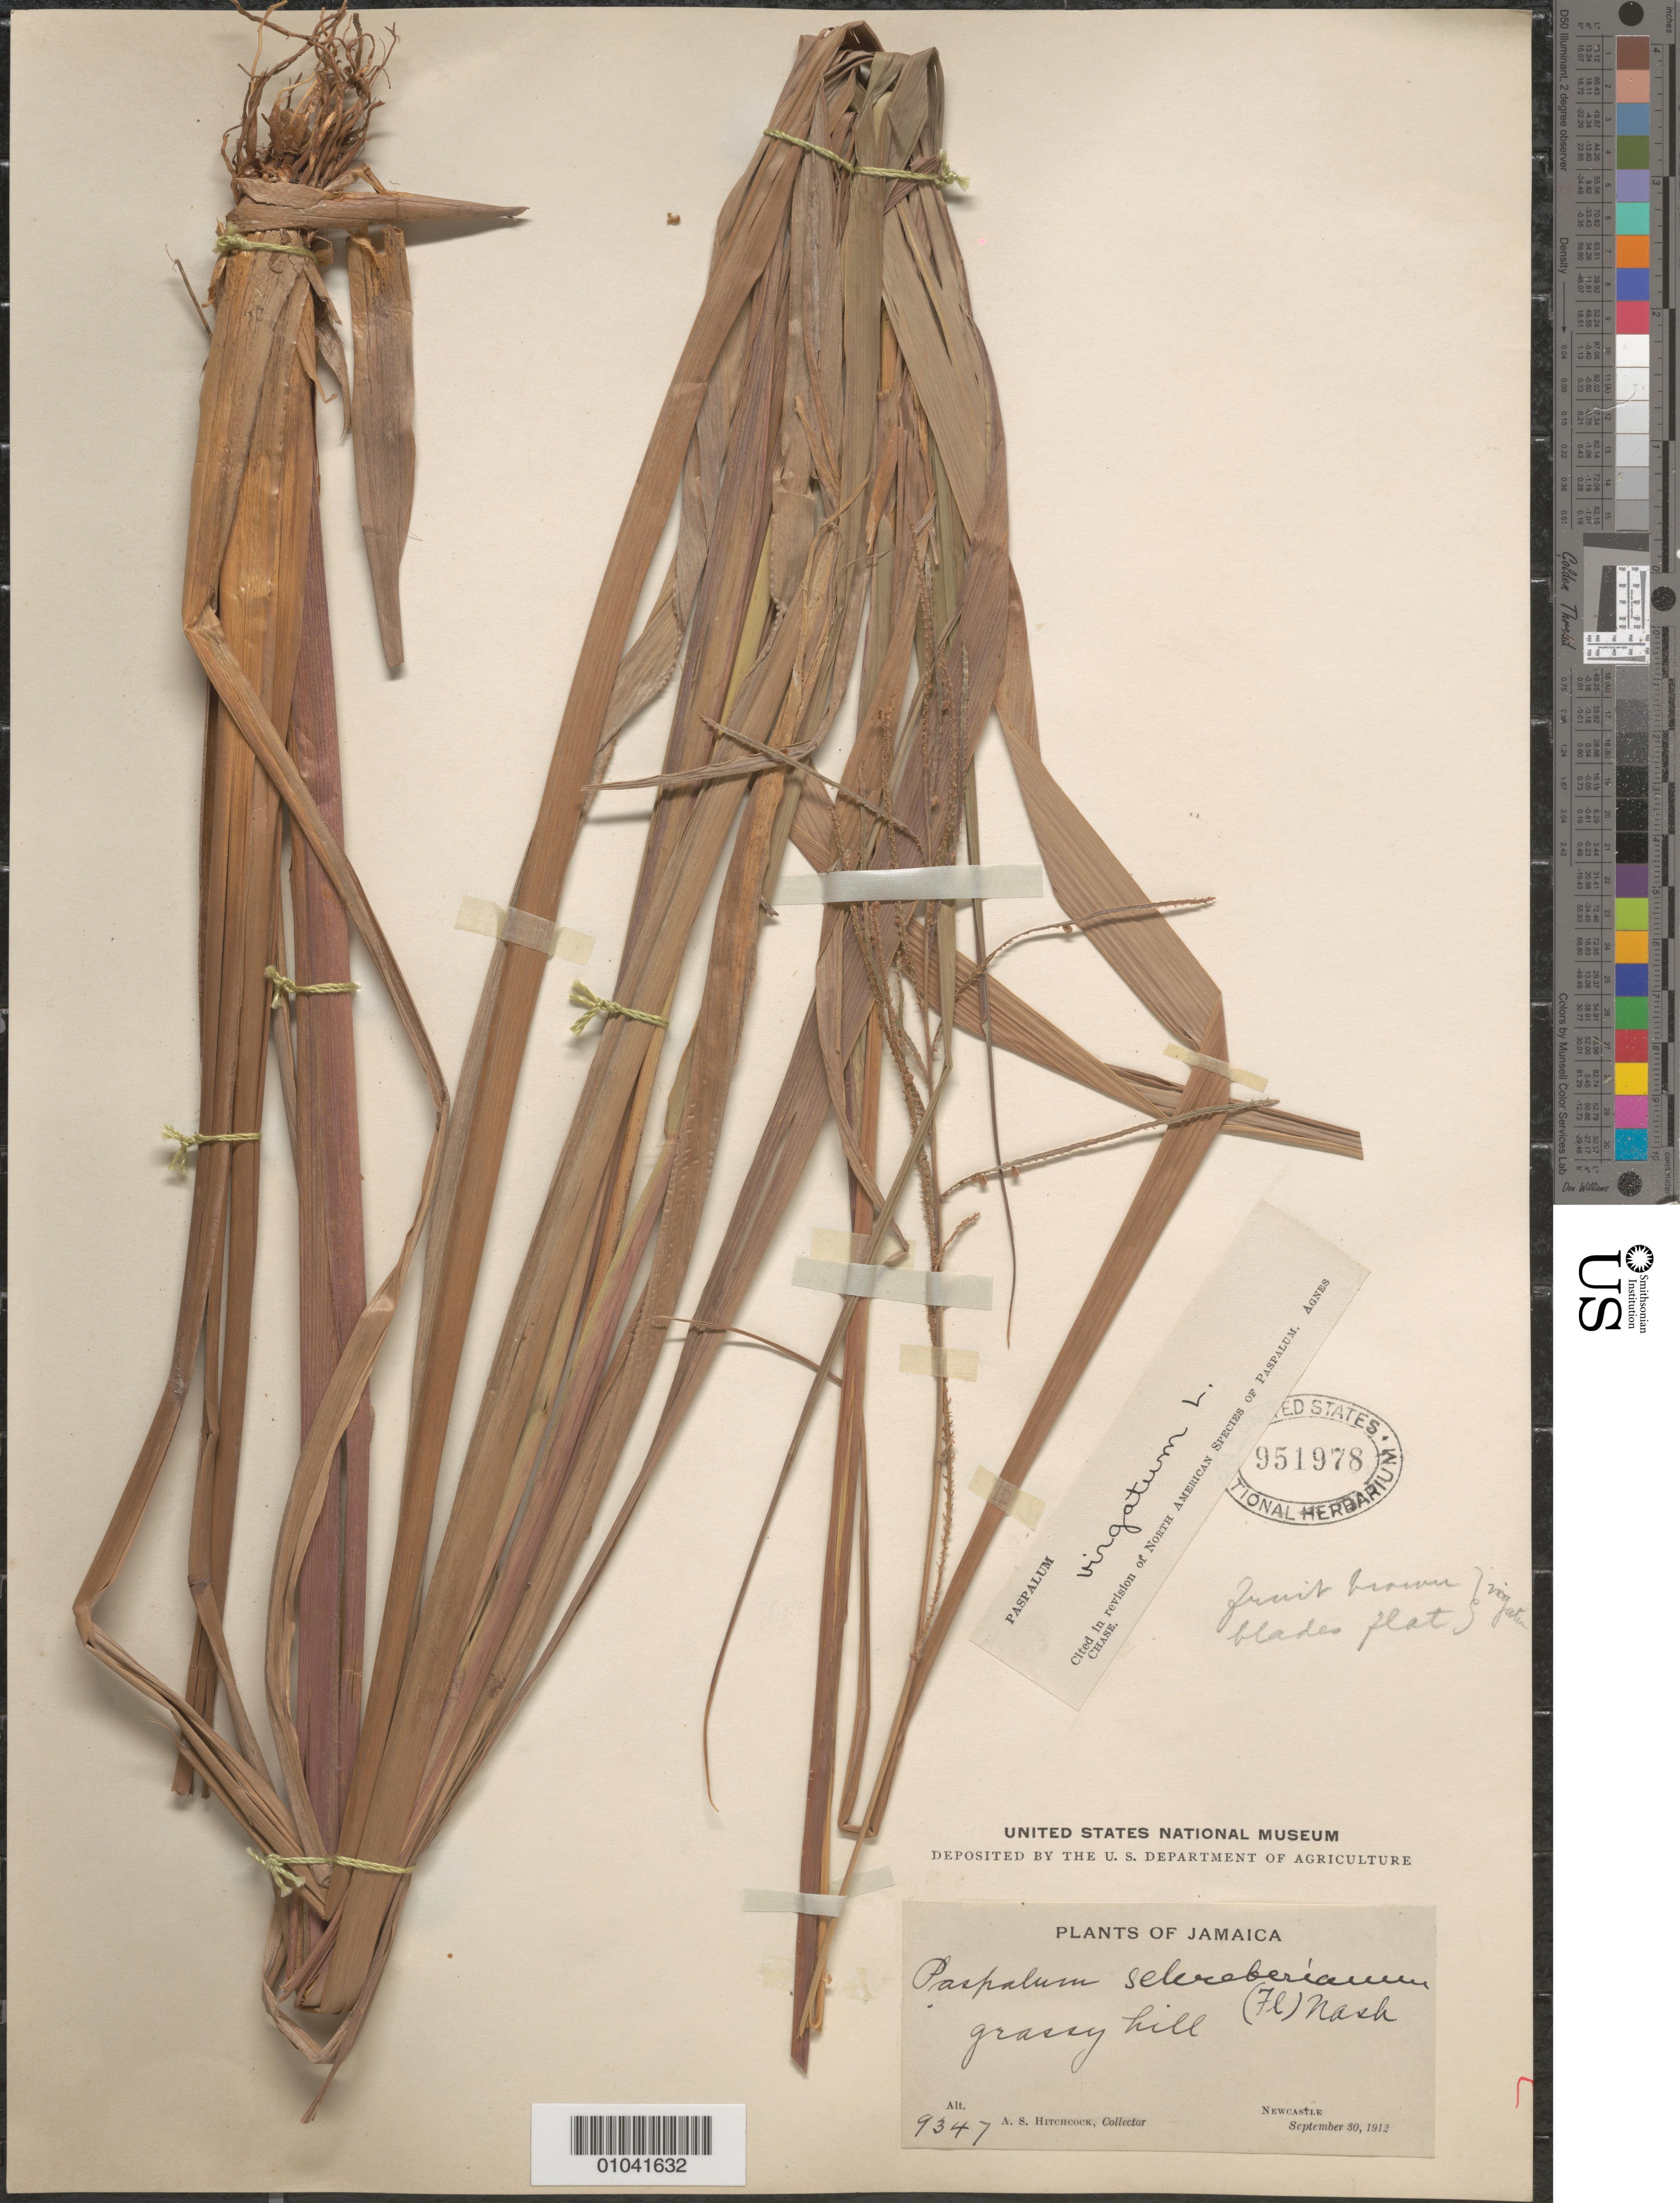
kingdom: Plantae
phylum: Tracheophyta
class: Liliopsida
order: Poales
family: Poaceae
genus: Paspalum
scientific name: Paspalum virgatum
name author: L.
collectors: A. S. Hitchcock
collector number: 9347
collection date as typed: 30 Sep 1912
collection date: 1912-09-30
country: Jamaica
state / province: Saint Andrew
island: Jamaica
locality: Newcastle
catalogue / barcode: US 951978